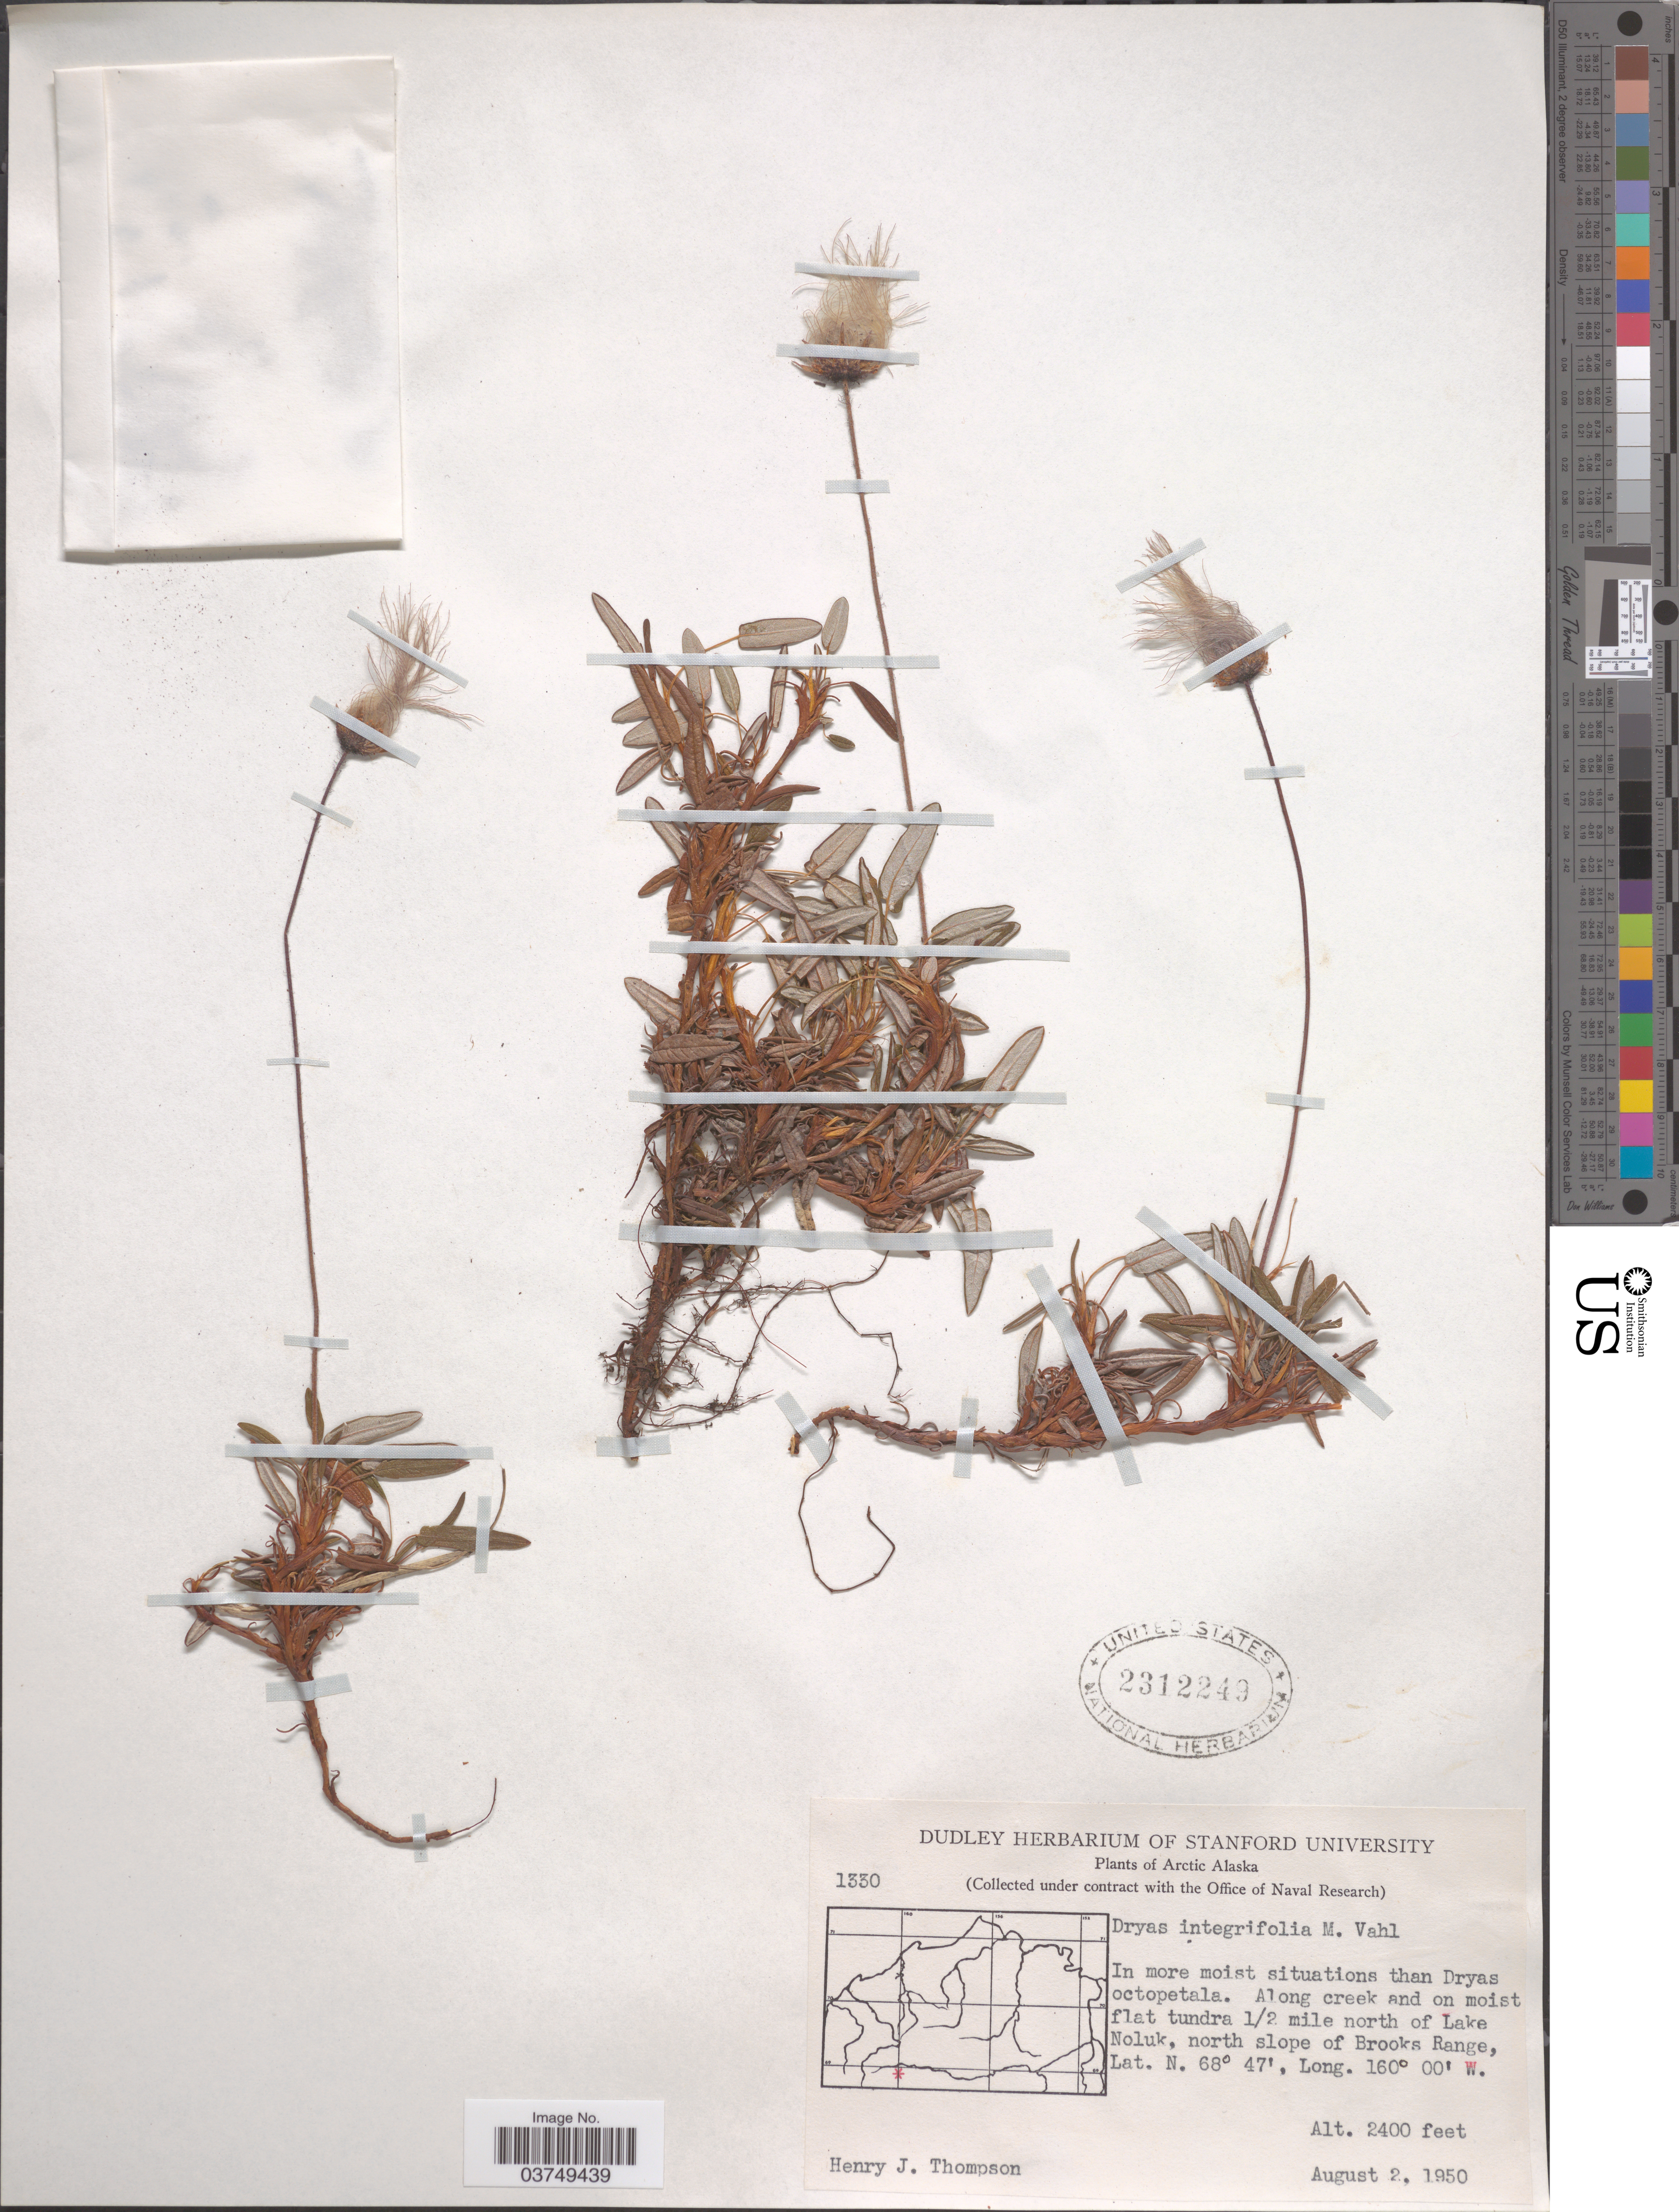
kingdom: Plantae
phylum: Tracheophyta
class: Magnoliopsida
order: Rosales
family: Rosaceae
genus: Dryas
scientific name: Dryas integrifolia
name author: Vahl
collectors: H. J. Thompson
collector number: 1330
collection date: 1950-08-02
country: United States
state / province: Alaska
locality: Arctic Alaska. Along creek and on moist flat tundra ½ mile north of Lake Noluk, north slope of Brooks Range.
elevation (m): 732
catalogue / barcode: US 2312249